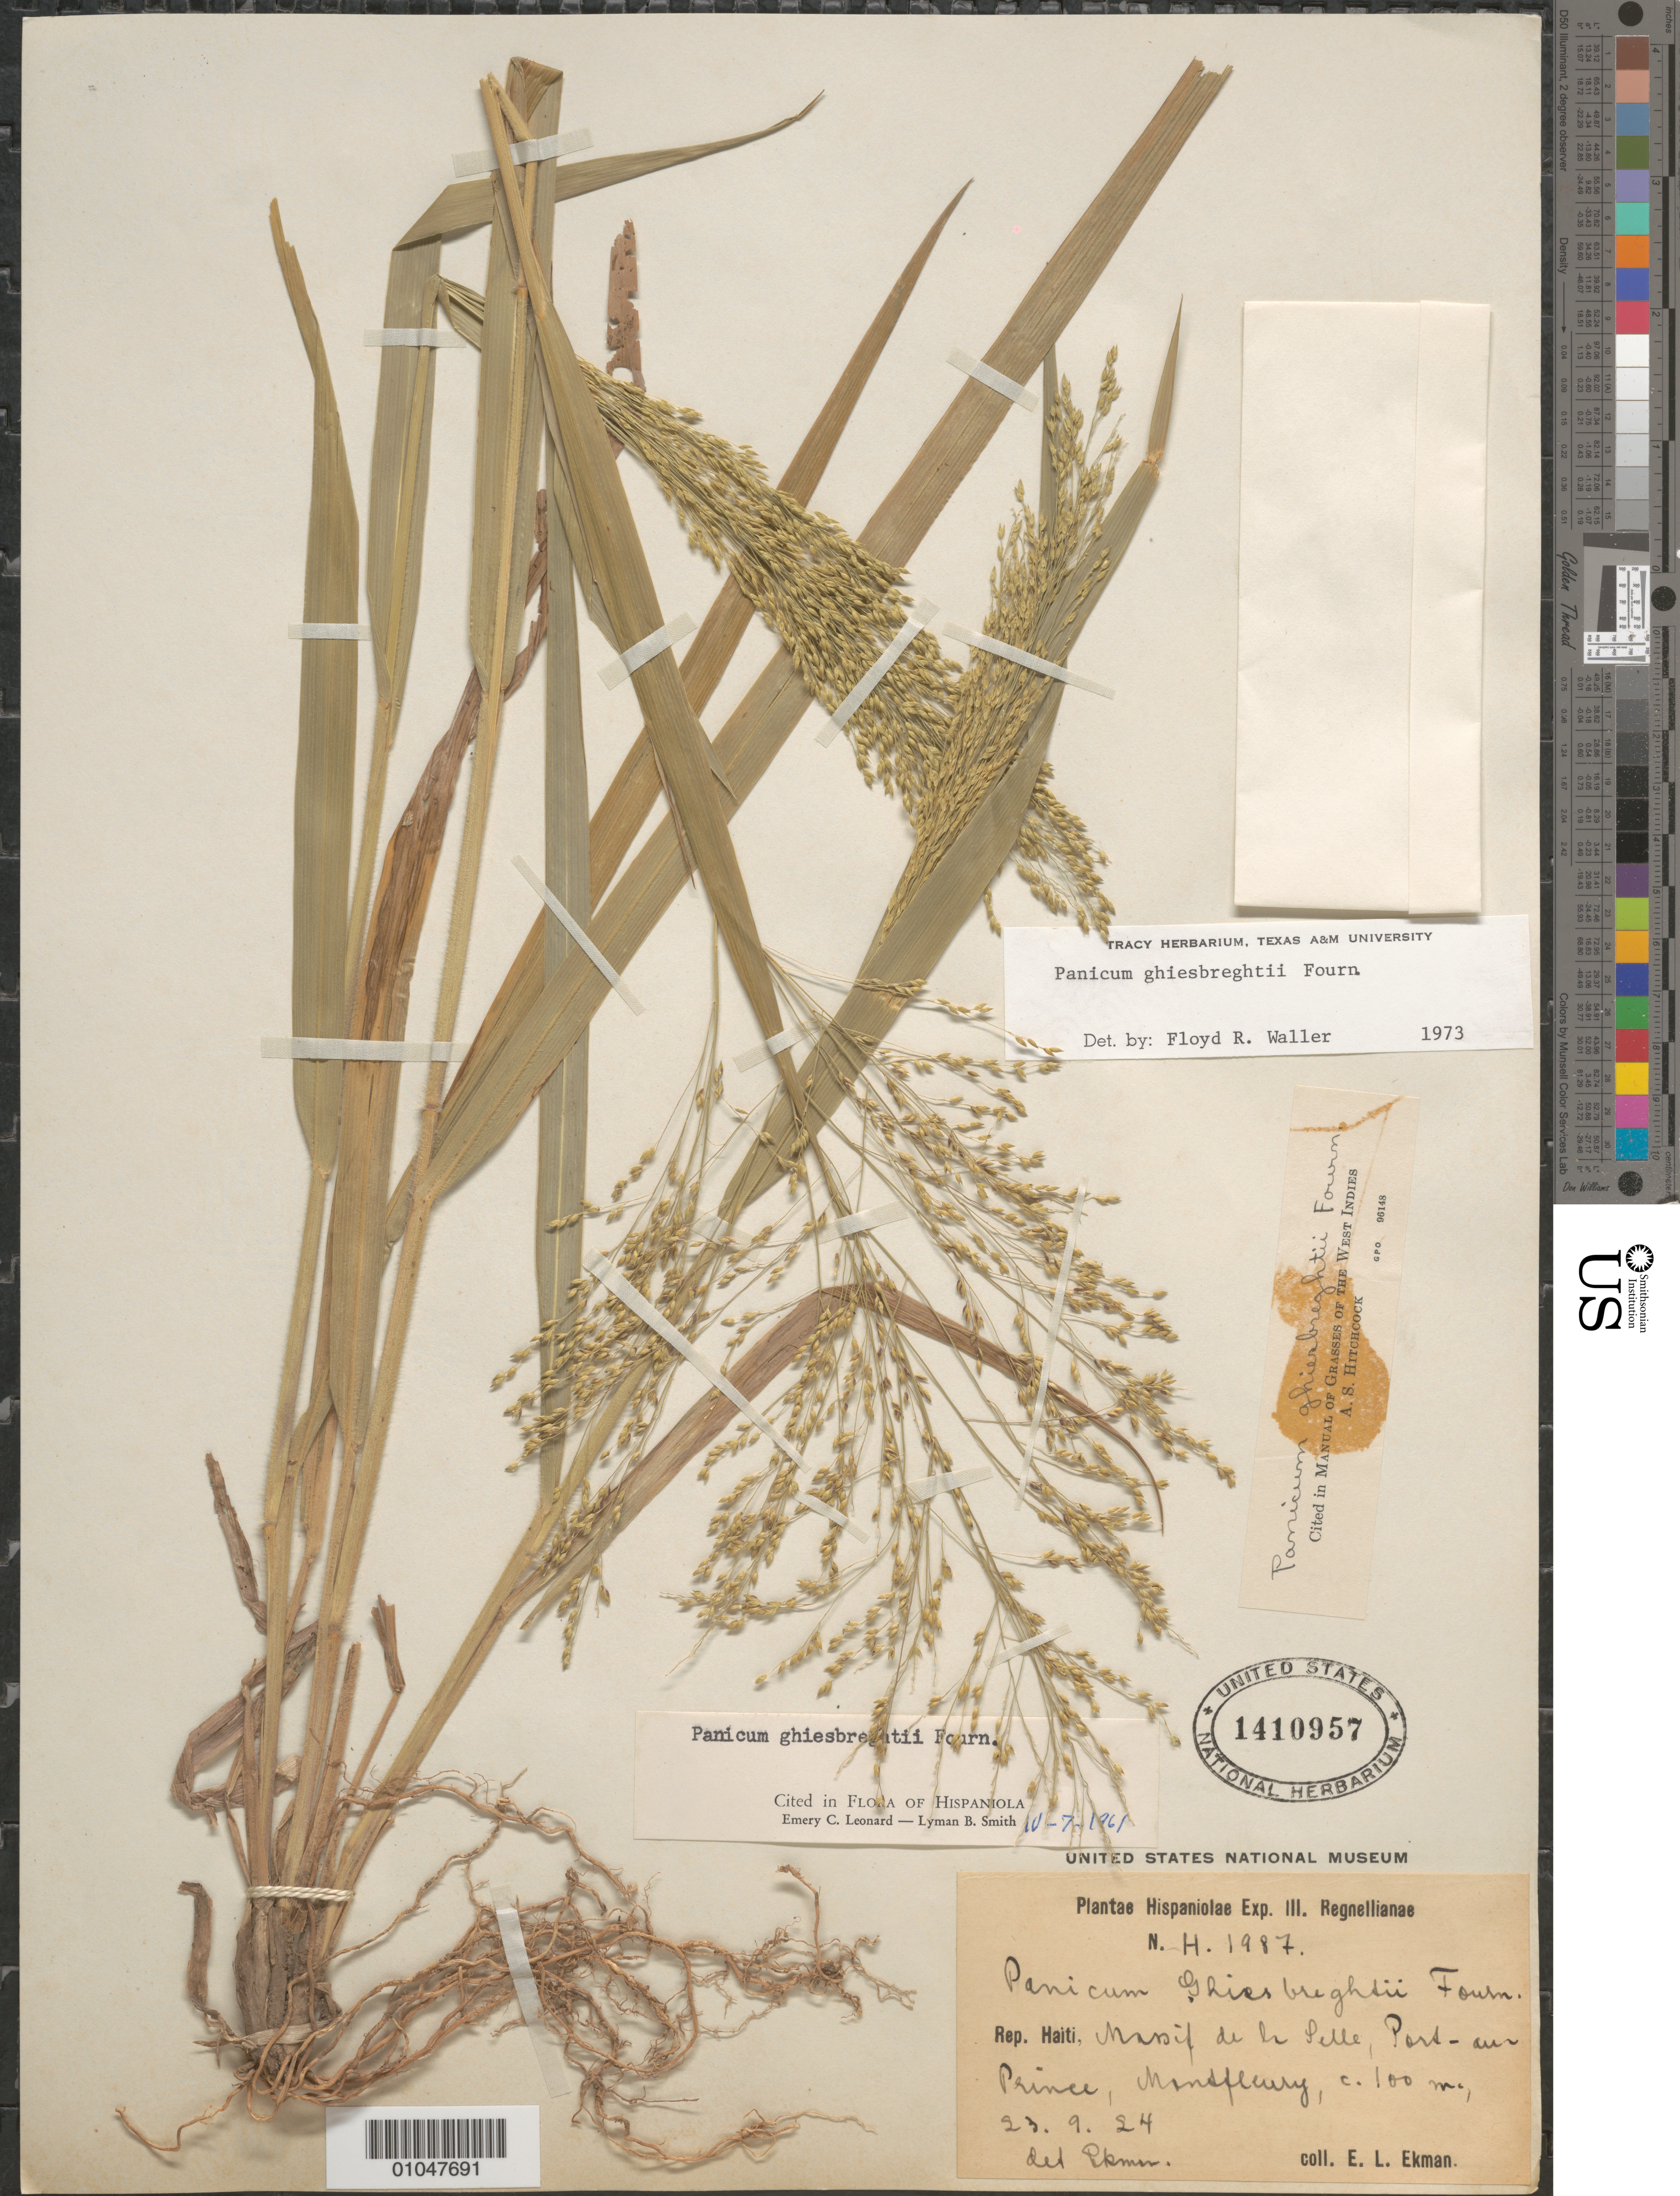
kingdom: Plantae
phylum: Tracheophyta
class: Liliopsida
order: Poales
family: Poaceae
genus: Panicum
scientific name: Panicum exiguiflorum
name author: Griseb.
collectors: E. L. Ekman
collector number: H 1987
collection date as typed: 23 Sep 1924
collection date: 1924-09-23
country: Haiti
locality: Massid de la Pelle Port-au-Prince, Mansflewy [sp]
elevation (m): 100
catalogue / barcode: US 1410957